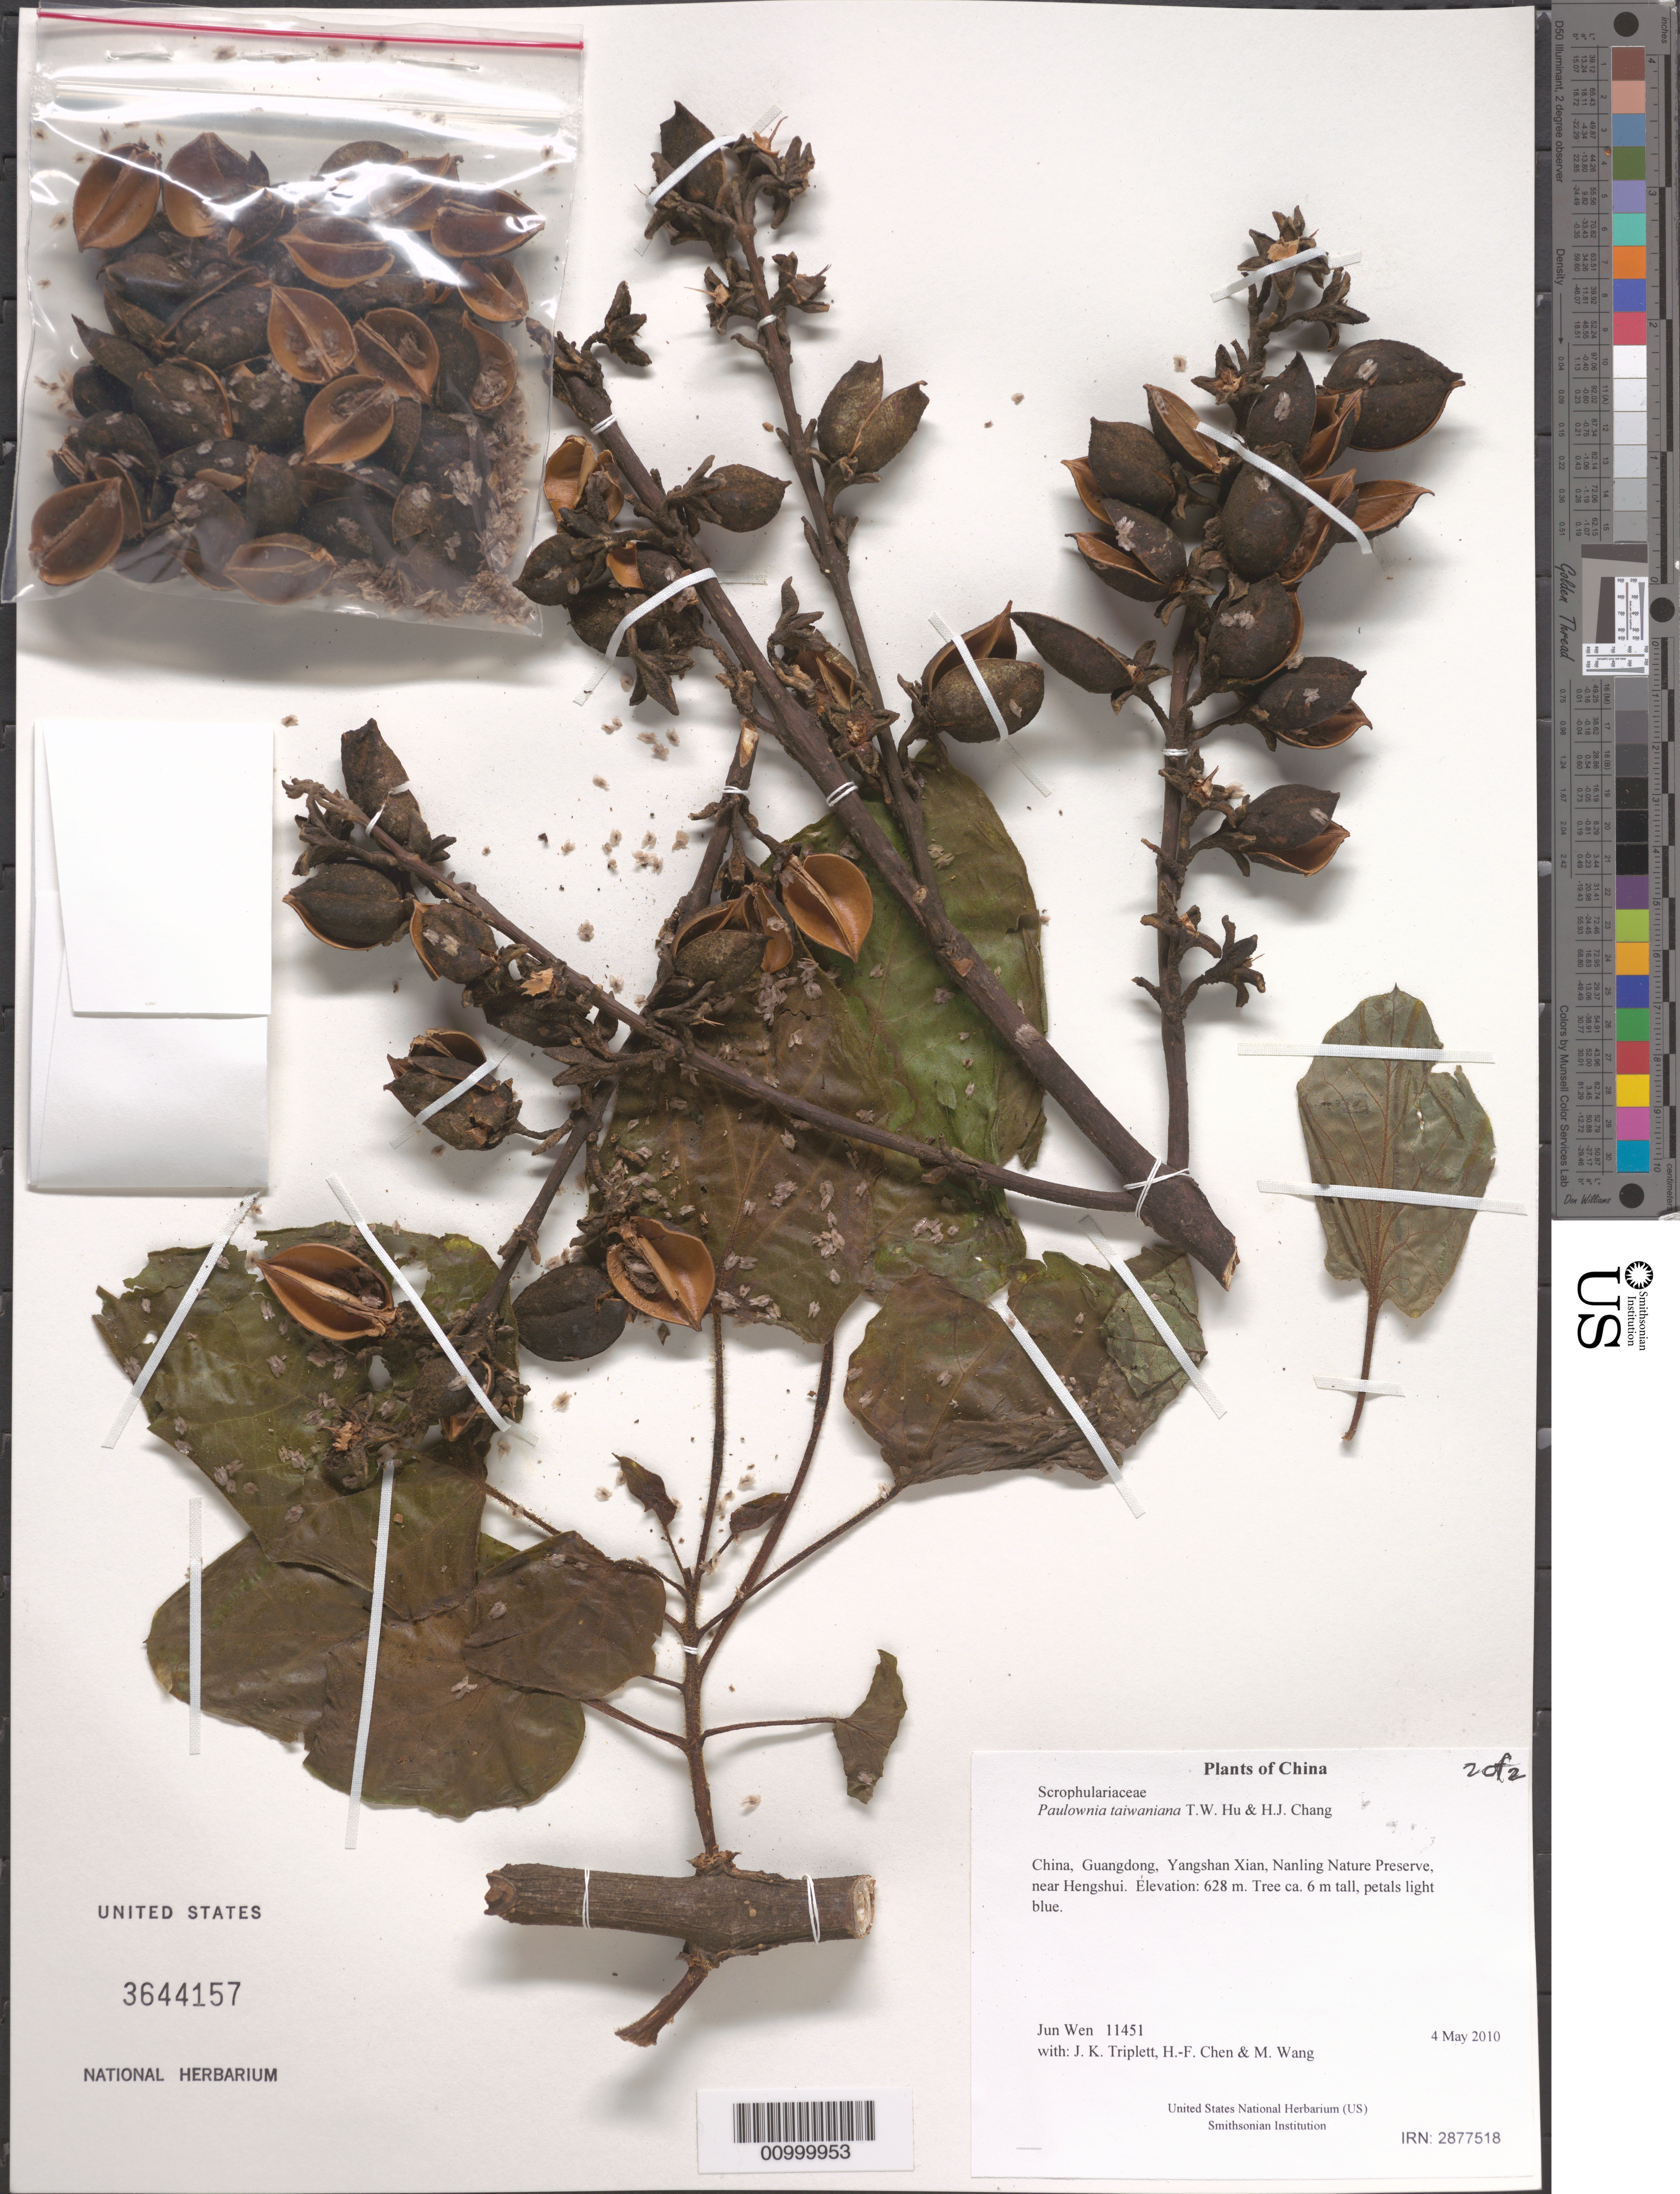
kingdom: Plantae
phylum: Tracheophyta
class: Magnoliopsida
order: Lamiales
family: Paulowniaceae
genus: Paulownia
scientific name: Paulownia taiwaniana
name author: T.W. Hu & H.J. Chang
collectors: J. Wen, J. K. Triplett, H.-F. Chen & M. Wang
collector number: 11451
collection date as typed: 4 May 2010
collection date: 2010-05-04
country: China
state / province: Guangdong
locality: Yangshan Xian, Nanling Nature Preserve, near Hengshui.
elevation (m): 628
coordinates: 24 51.659 N, 112 53.675 E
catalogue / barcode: US 3644157